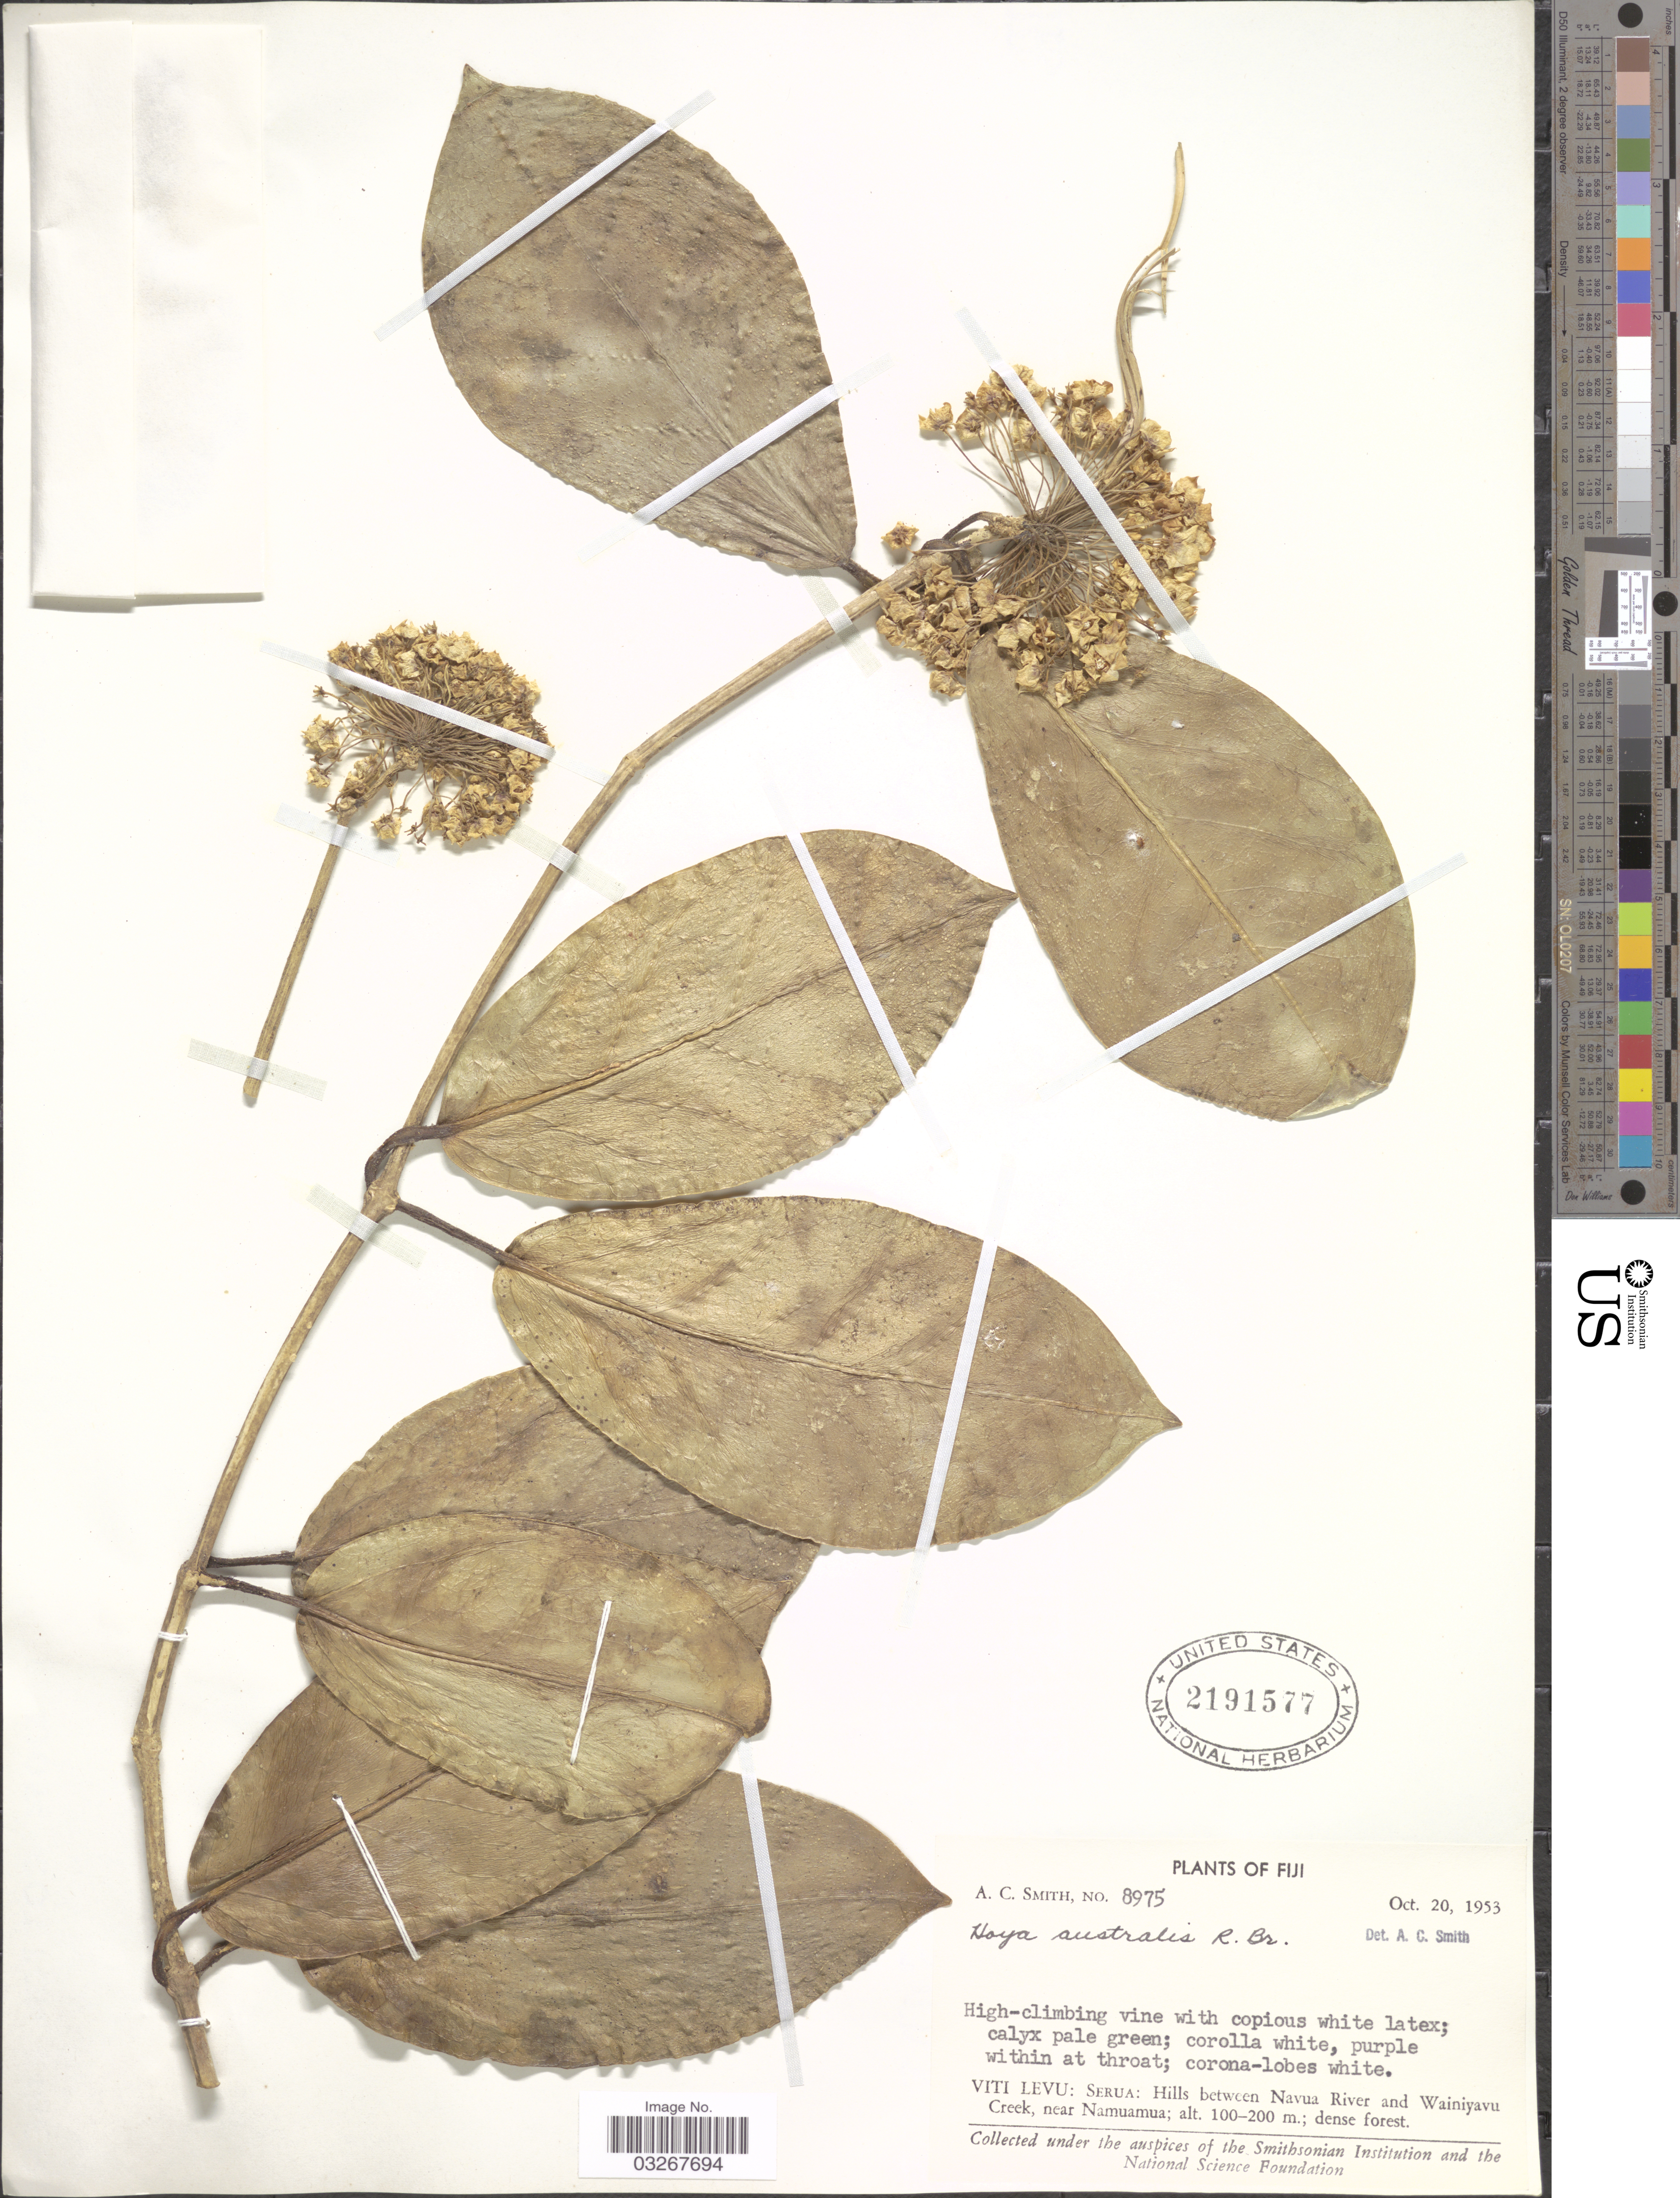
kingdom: Plantae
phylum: Tracheophyta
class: Magnoliopsida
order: Gentianales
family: Apocynaceae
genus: Hoya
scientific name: Hoya australis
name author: R. Br. ex J. Traill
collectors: A. C. Smith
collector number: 8975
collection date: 1953-10-20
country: Fiji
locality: Viti Levu: Serua: Hills between Navua River and Wainiyavu Creek, near Namuamua.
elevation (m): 100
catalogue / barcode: US 2191577